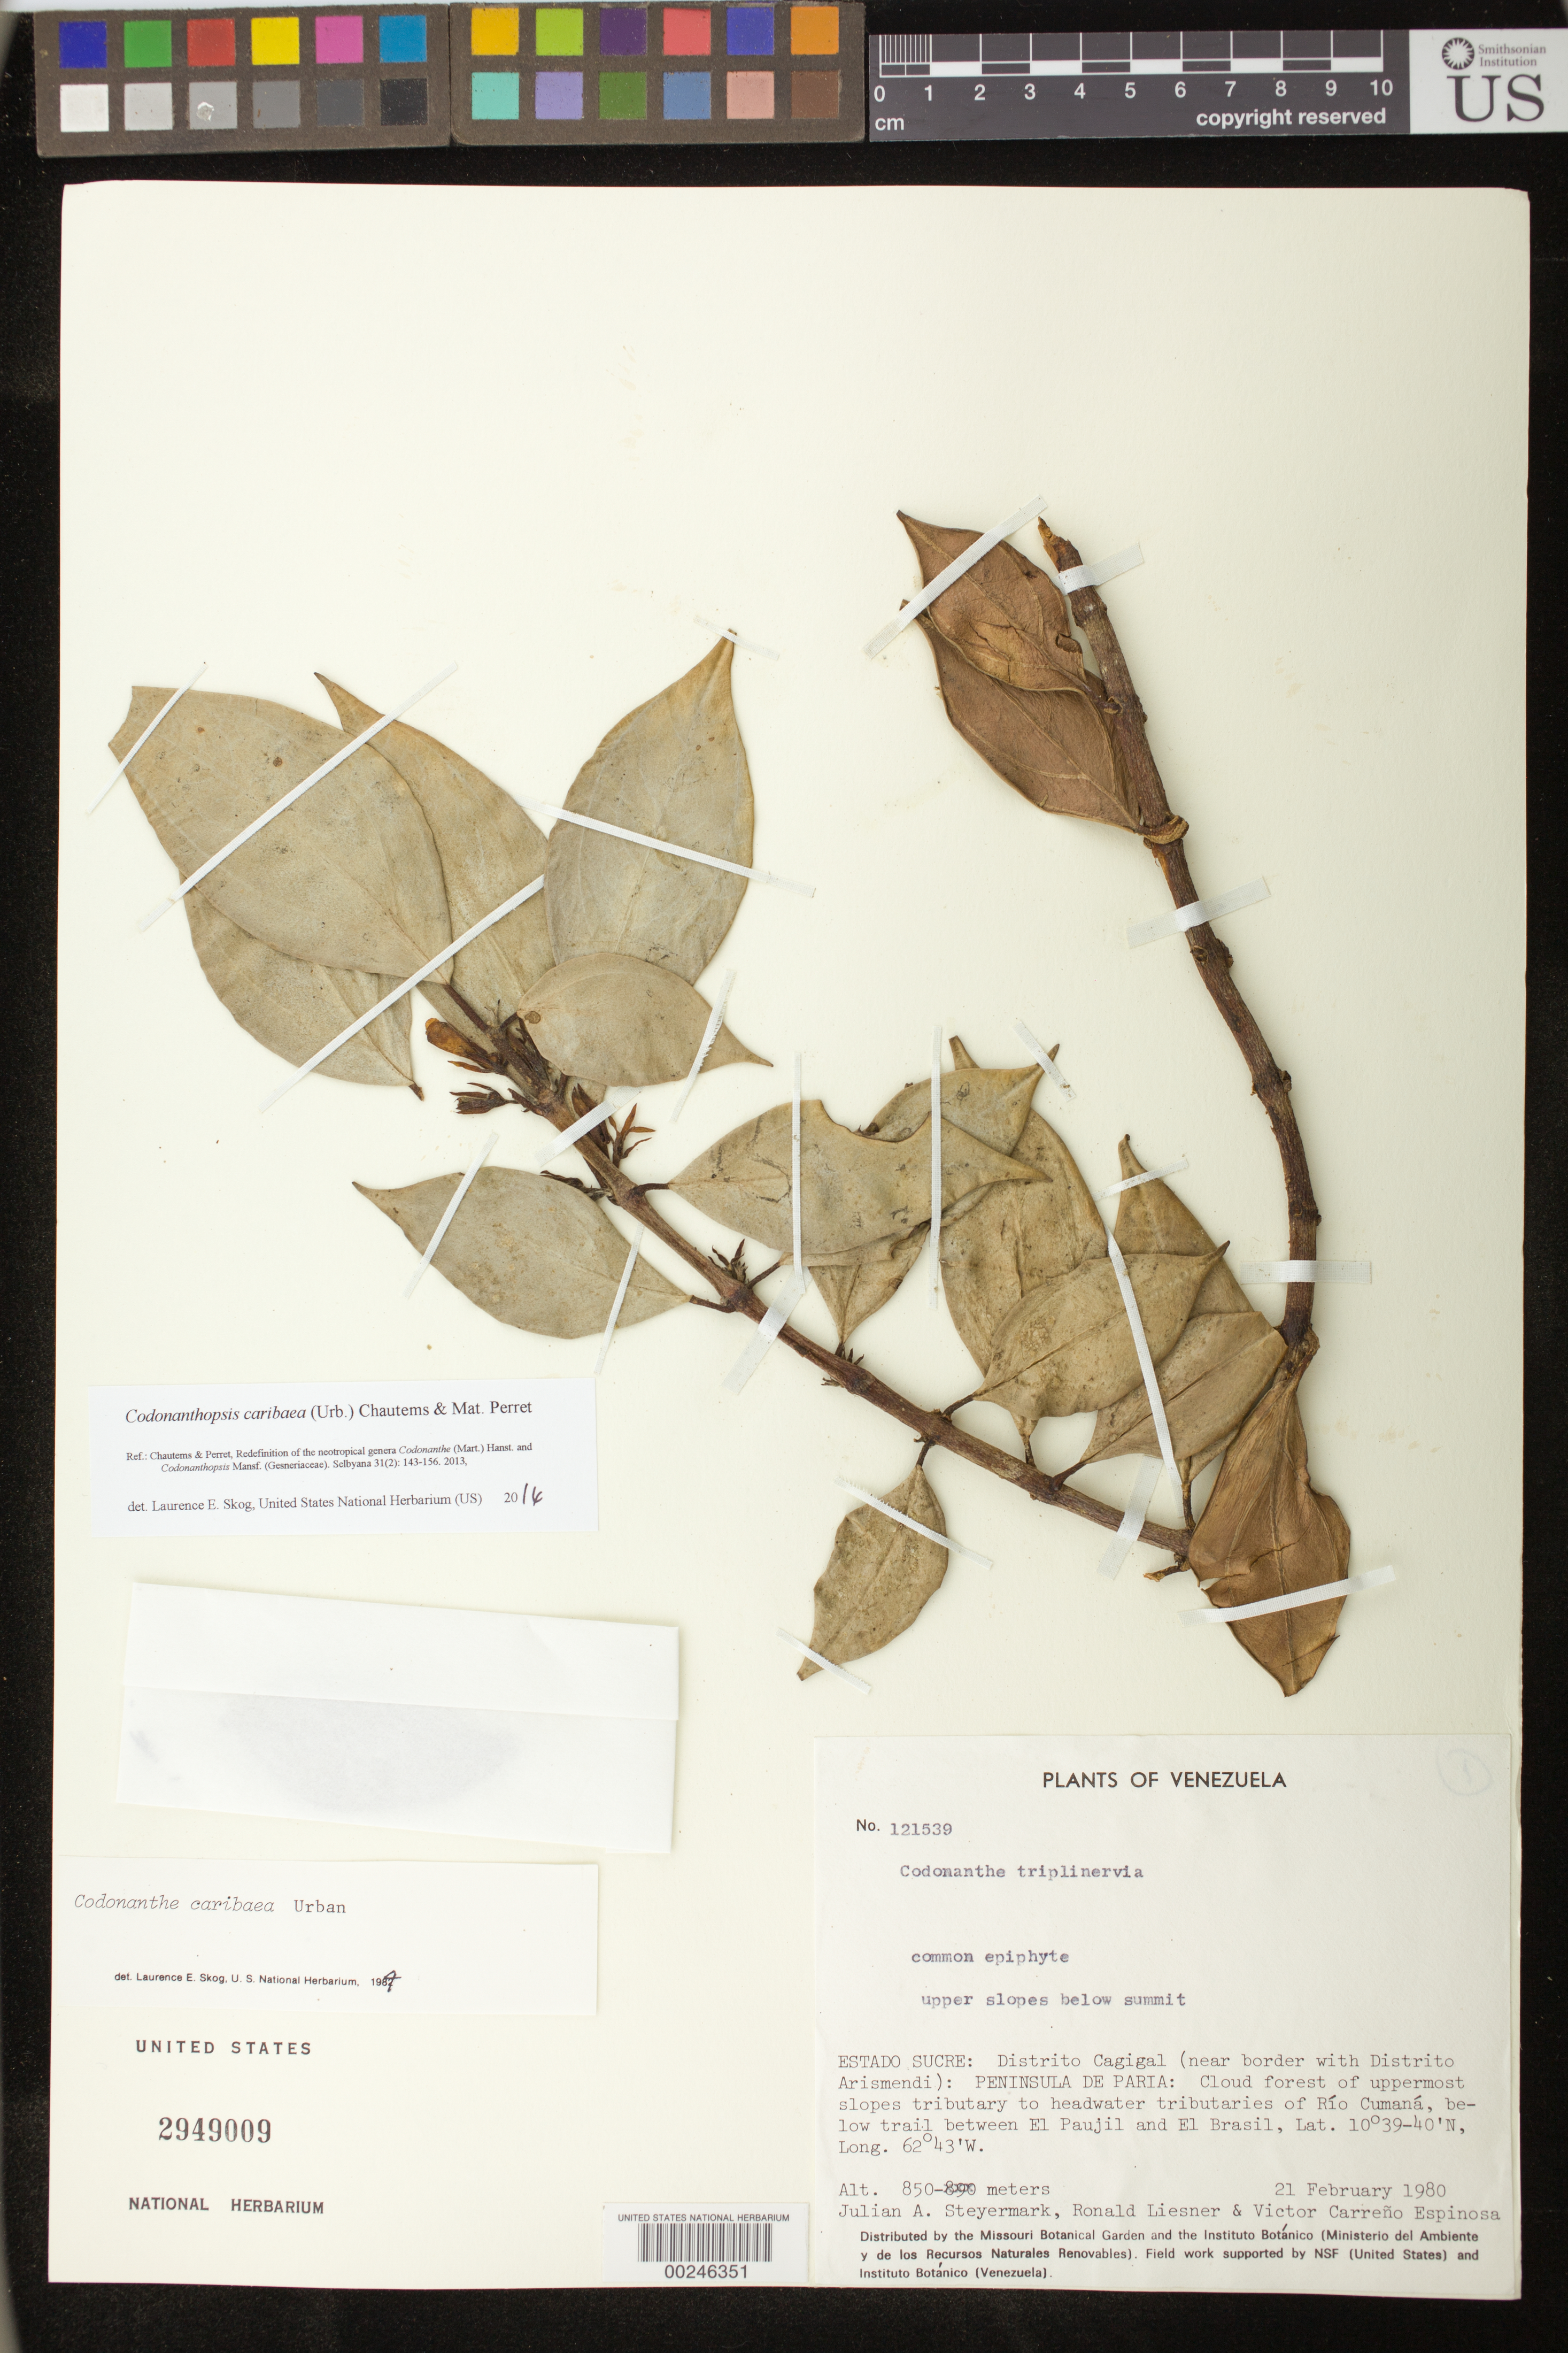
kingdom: Plantae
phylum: Tracheophyta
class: Magnoliopsida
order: Lamiales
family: Gesneriaceae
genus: Codonanthopsis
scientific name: Codonanthopsis caribaea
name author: (Urb.) Chautems & Mat.Perret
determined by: Skog, Laurence E.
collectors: J. Steyermark, R. L. Liesner & V. Espinosa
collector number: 121539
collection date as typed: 21 Feb 1980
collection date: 1980-02-21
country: Venezuela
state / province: Sucre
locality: Dist. Cagigal (near border with Dist. Arismendi) peninsula de Paria, below trail between El Paujil and El Brasil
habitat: Cloud forest of uppermost slopes trib to headwater trib of Rio Cumana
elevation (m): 850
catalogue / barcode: US 2949009